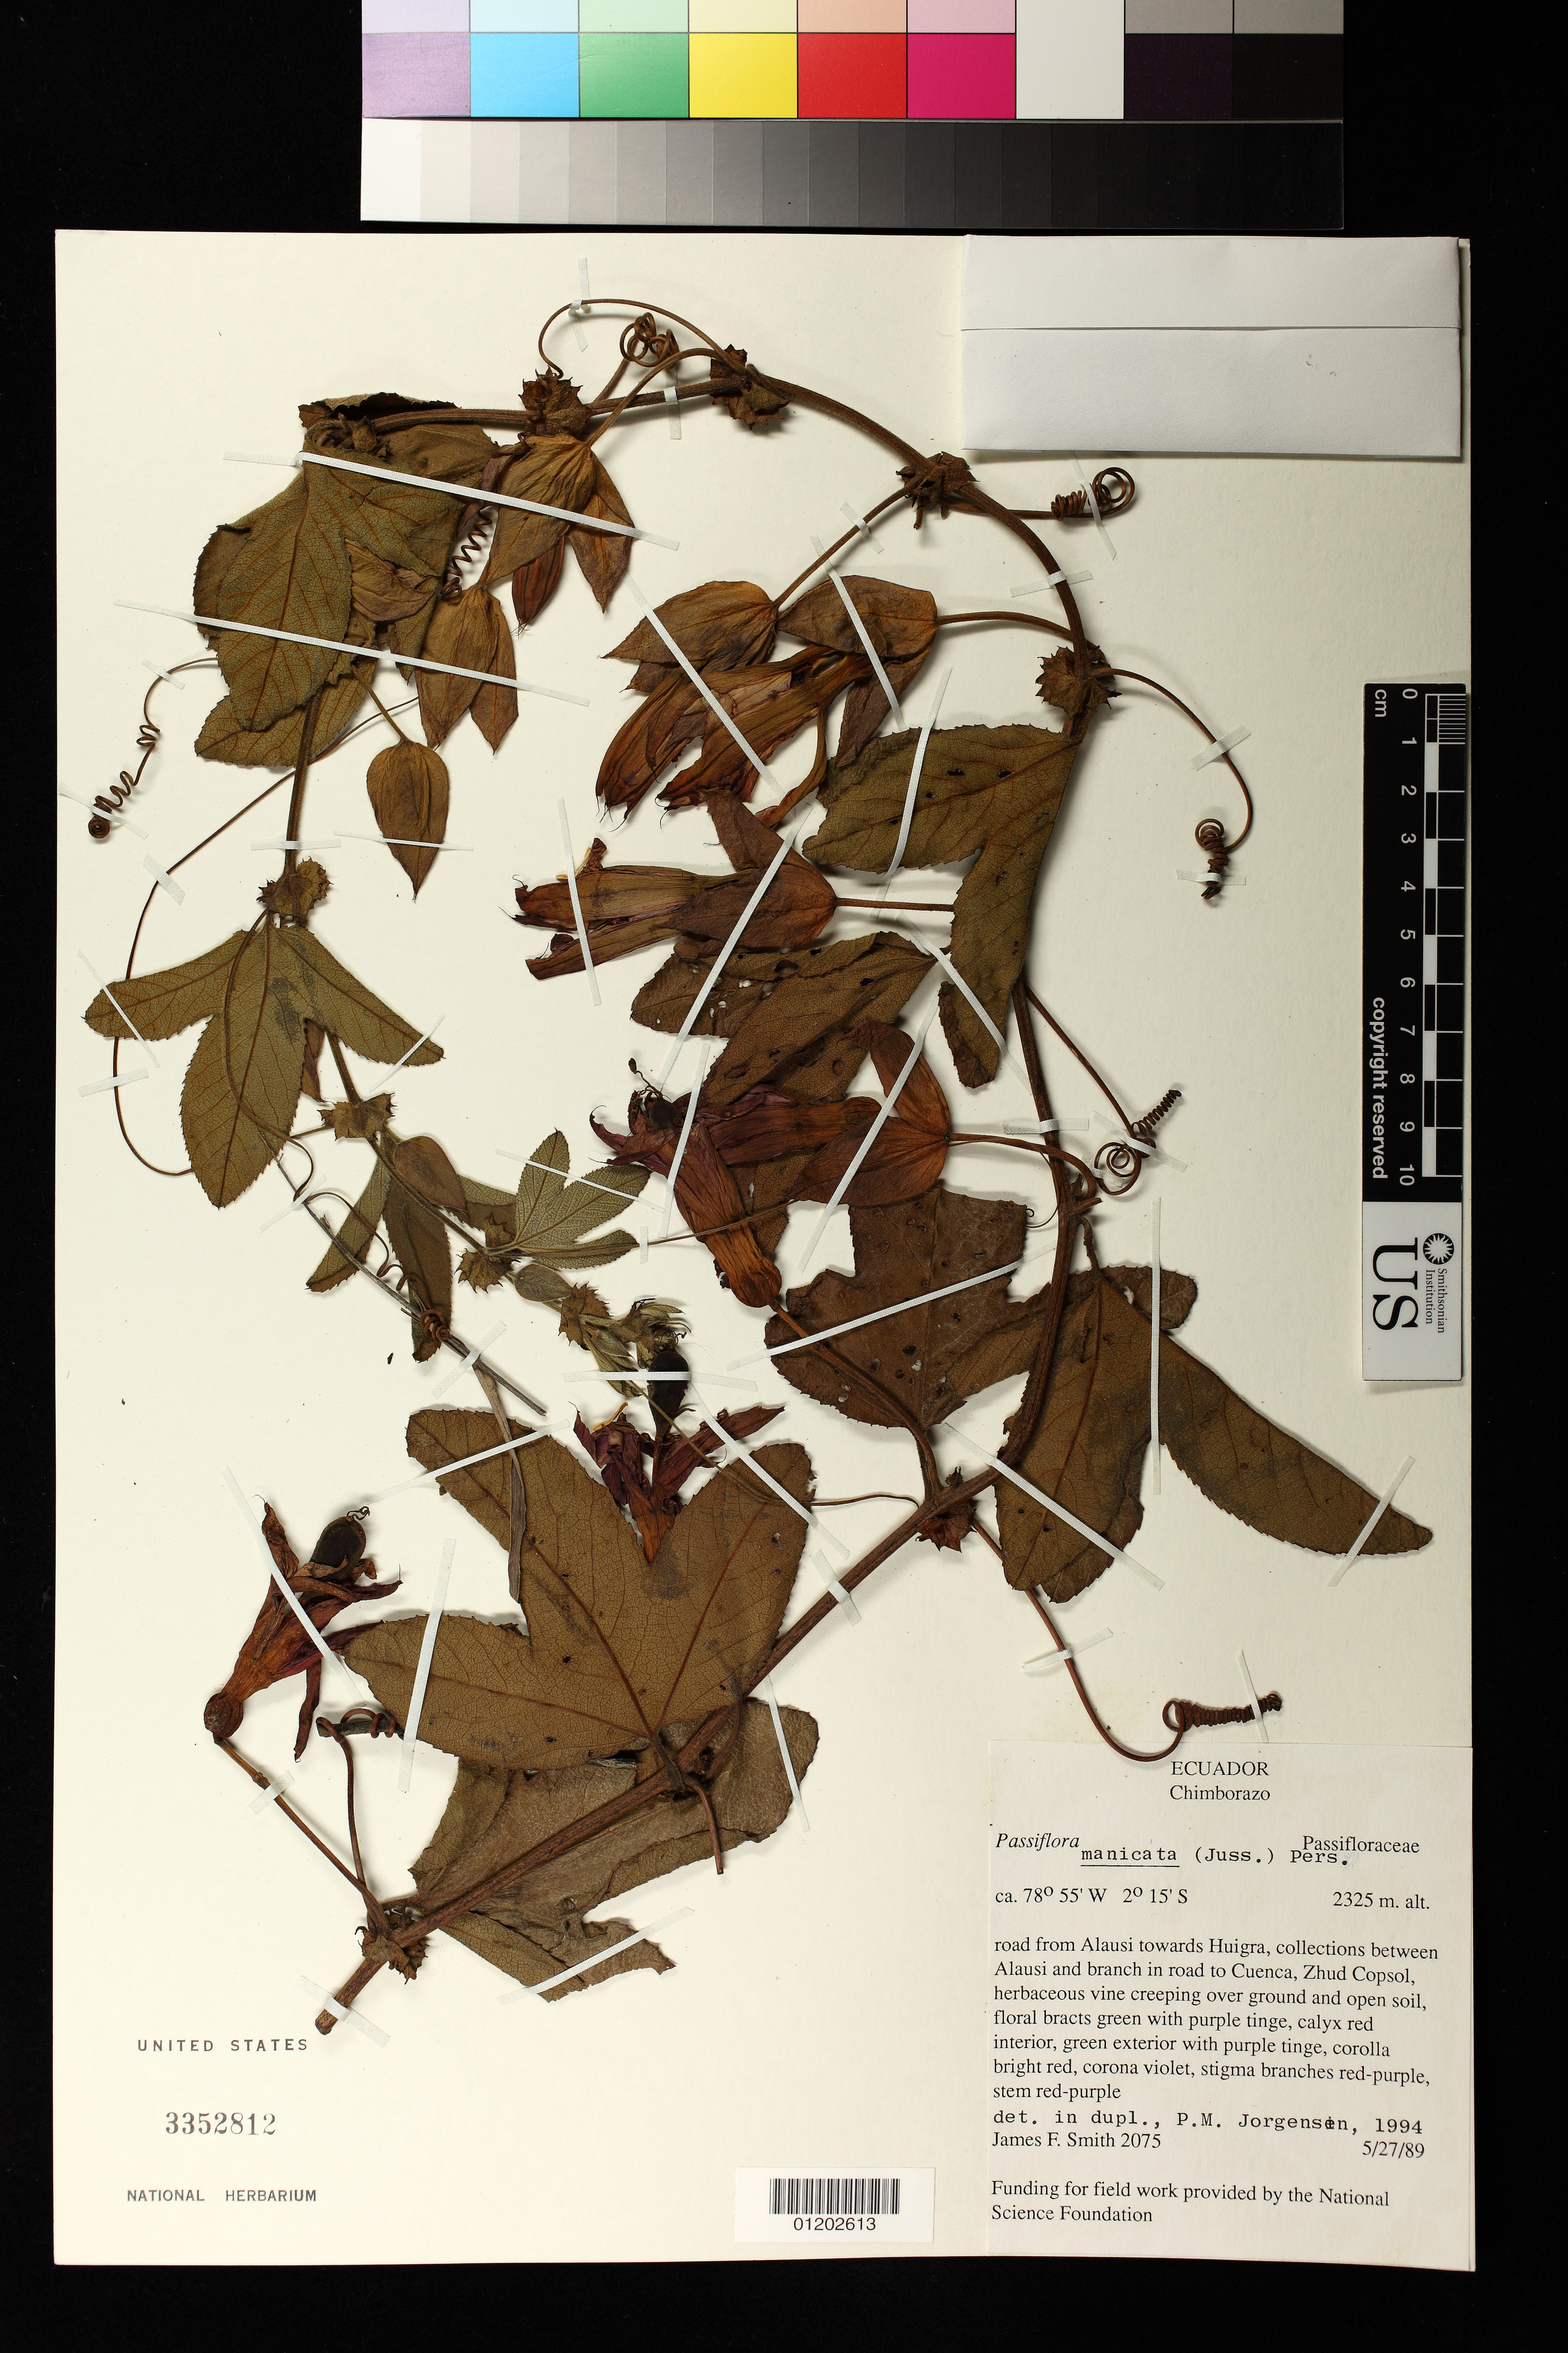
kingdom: Plantae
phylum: Tracheophyta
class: Magnoliopsida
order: Malpighiales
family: Passifloraceae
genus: Passiflora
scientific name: Passiflora manicata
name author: (Juss.) Pers.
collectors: J. F. Smith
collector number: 2075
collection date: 1989-05-27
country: Ecuador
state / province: Chimborazo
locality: Road from Alausi towards Huigra, collections between Alausi and branch in road to Cuenci, Zhud Copsol.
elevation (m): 2325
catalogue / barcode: US 3352812